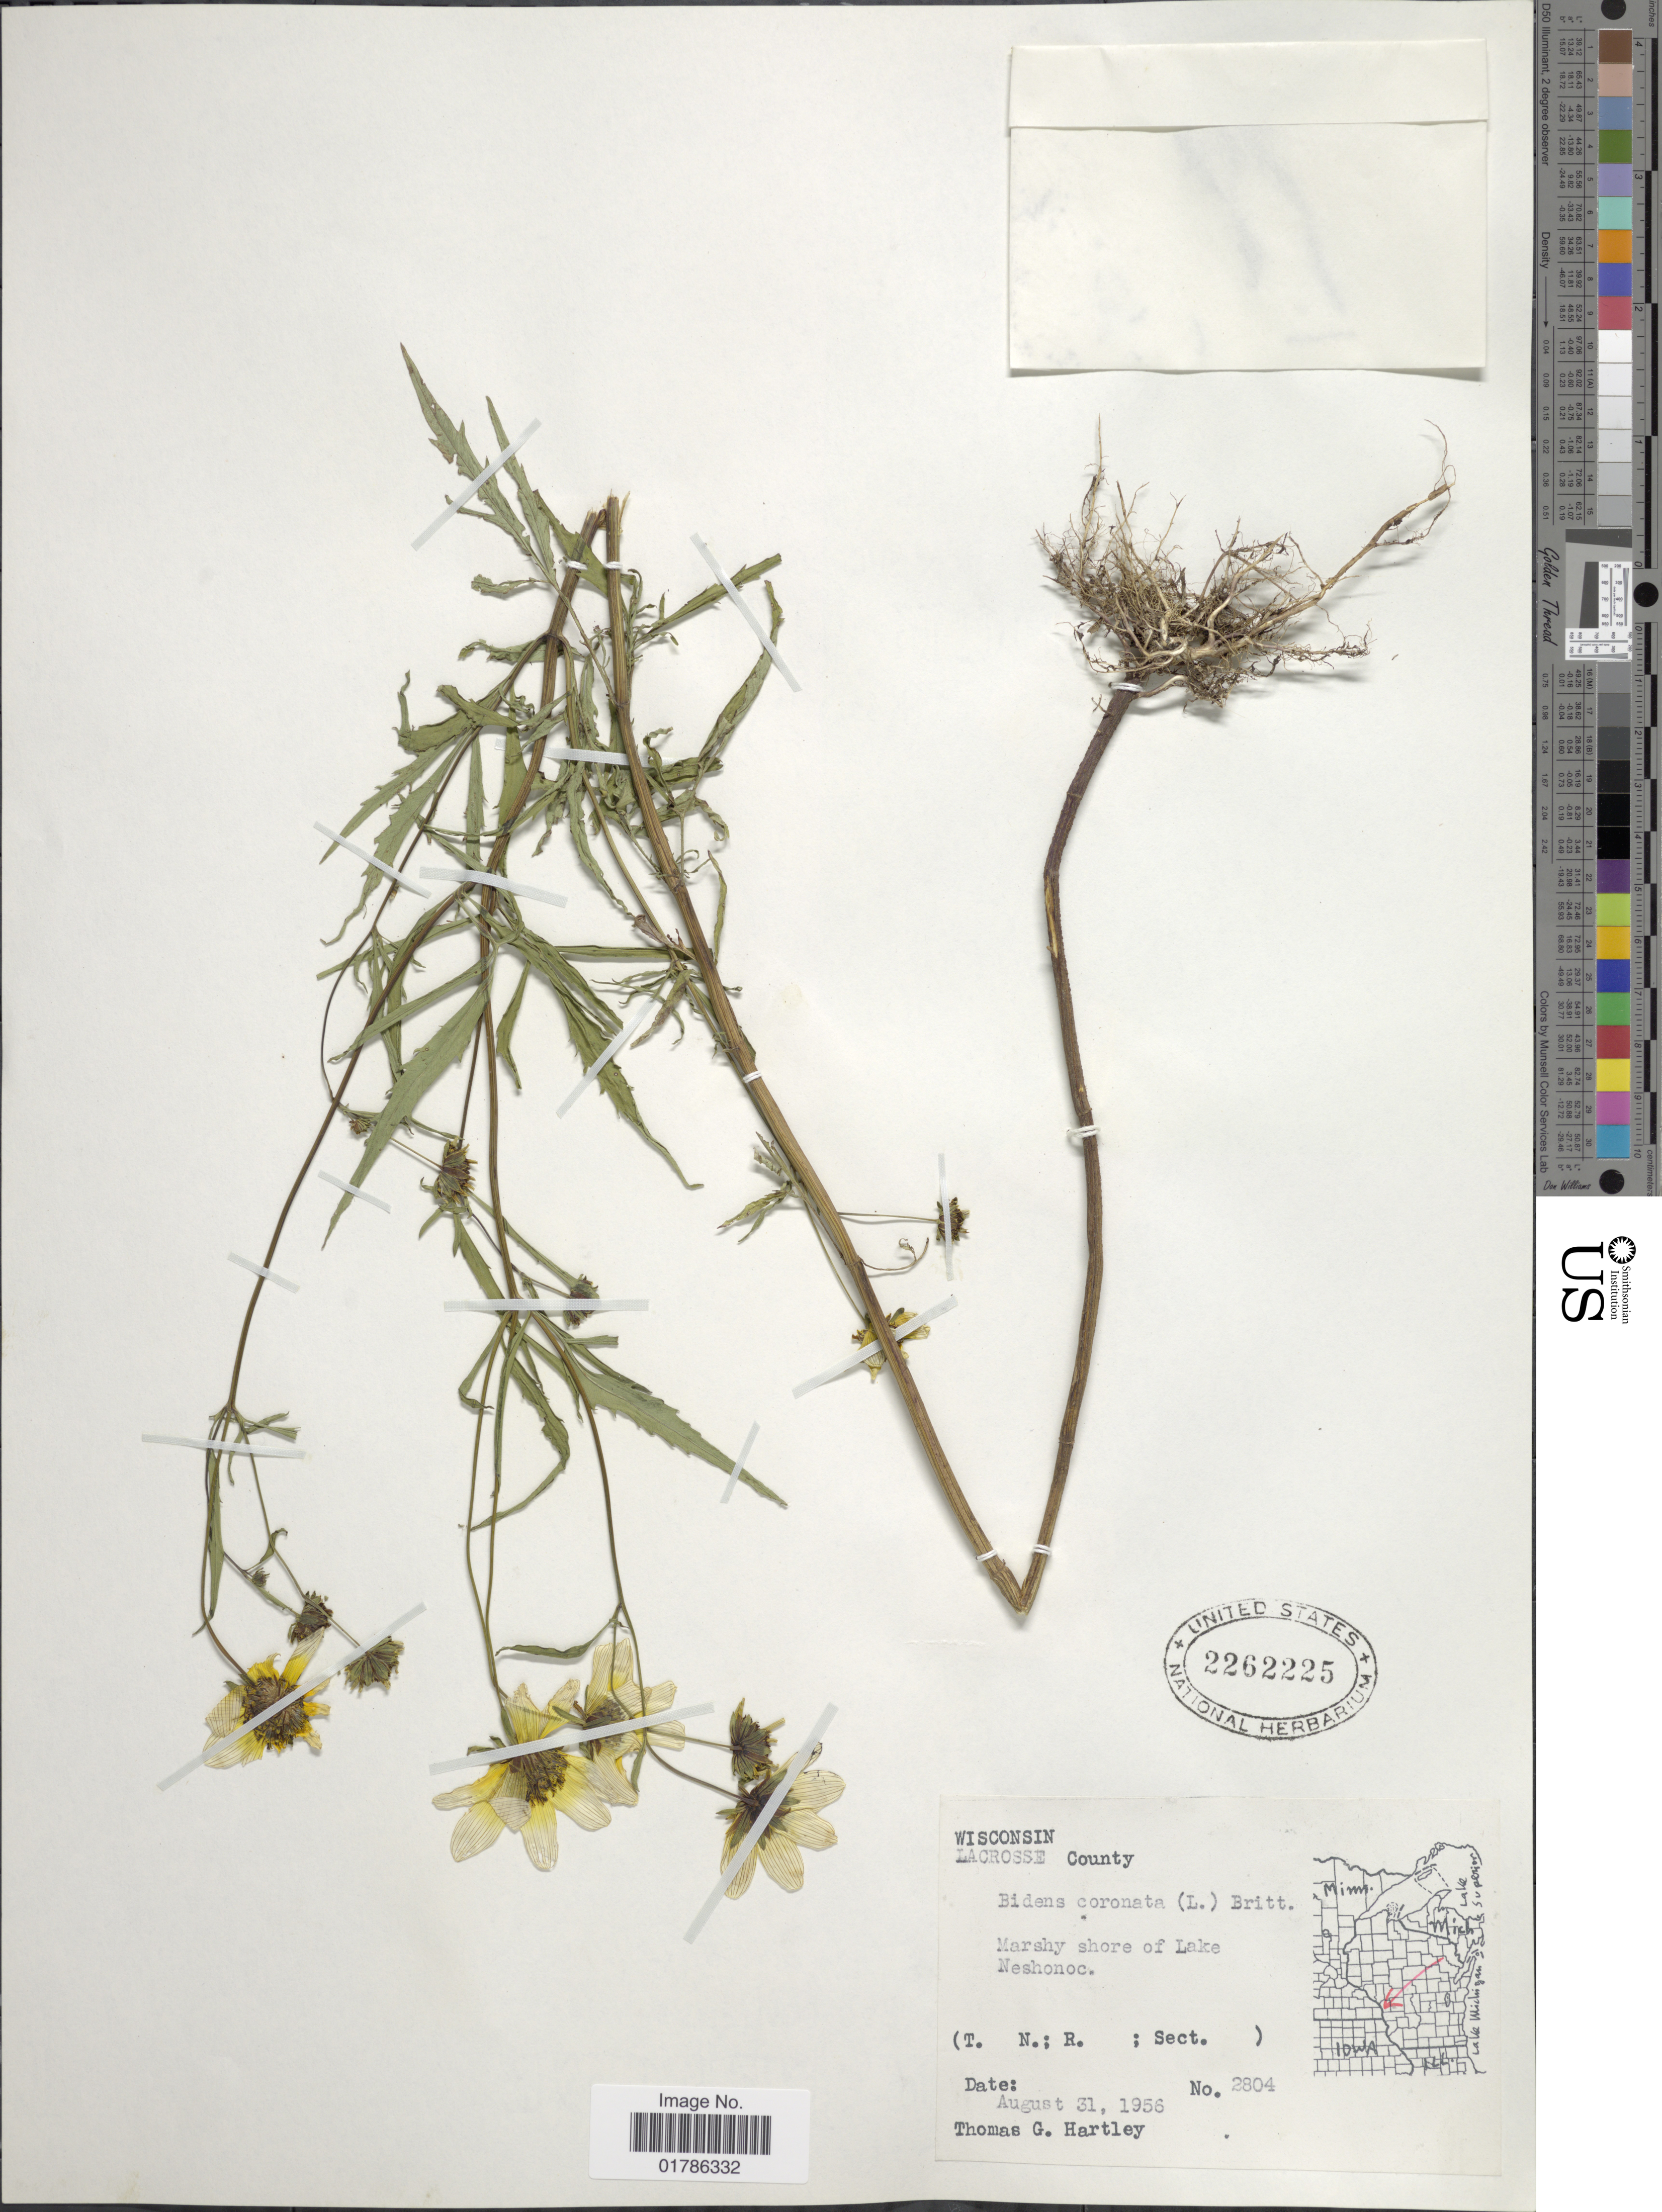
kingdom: Plantae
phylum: Tracheophyta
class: Magnoliopsida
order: Asterales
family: Asteraceae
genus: Bidens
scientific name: Bidens coronata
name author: (L.) Britton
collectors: T. G. Hartley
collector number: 2804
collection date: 1956-08-31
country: United States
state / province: Wisconsin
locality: Marshy shore of Lake Neshonoc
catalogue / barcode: US 2262225